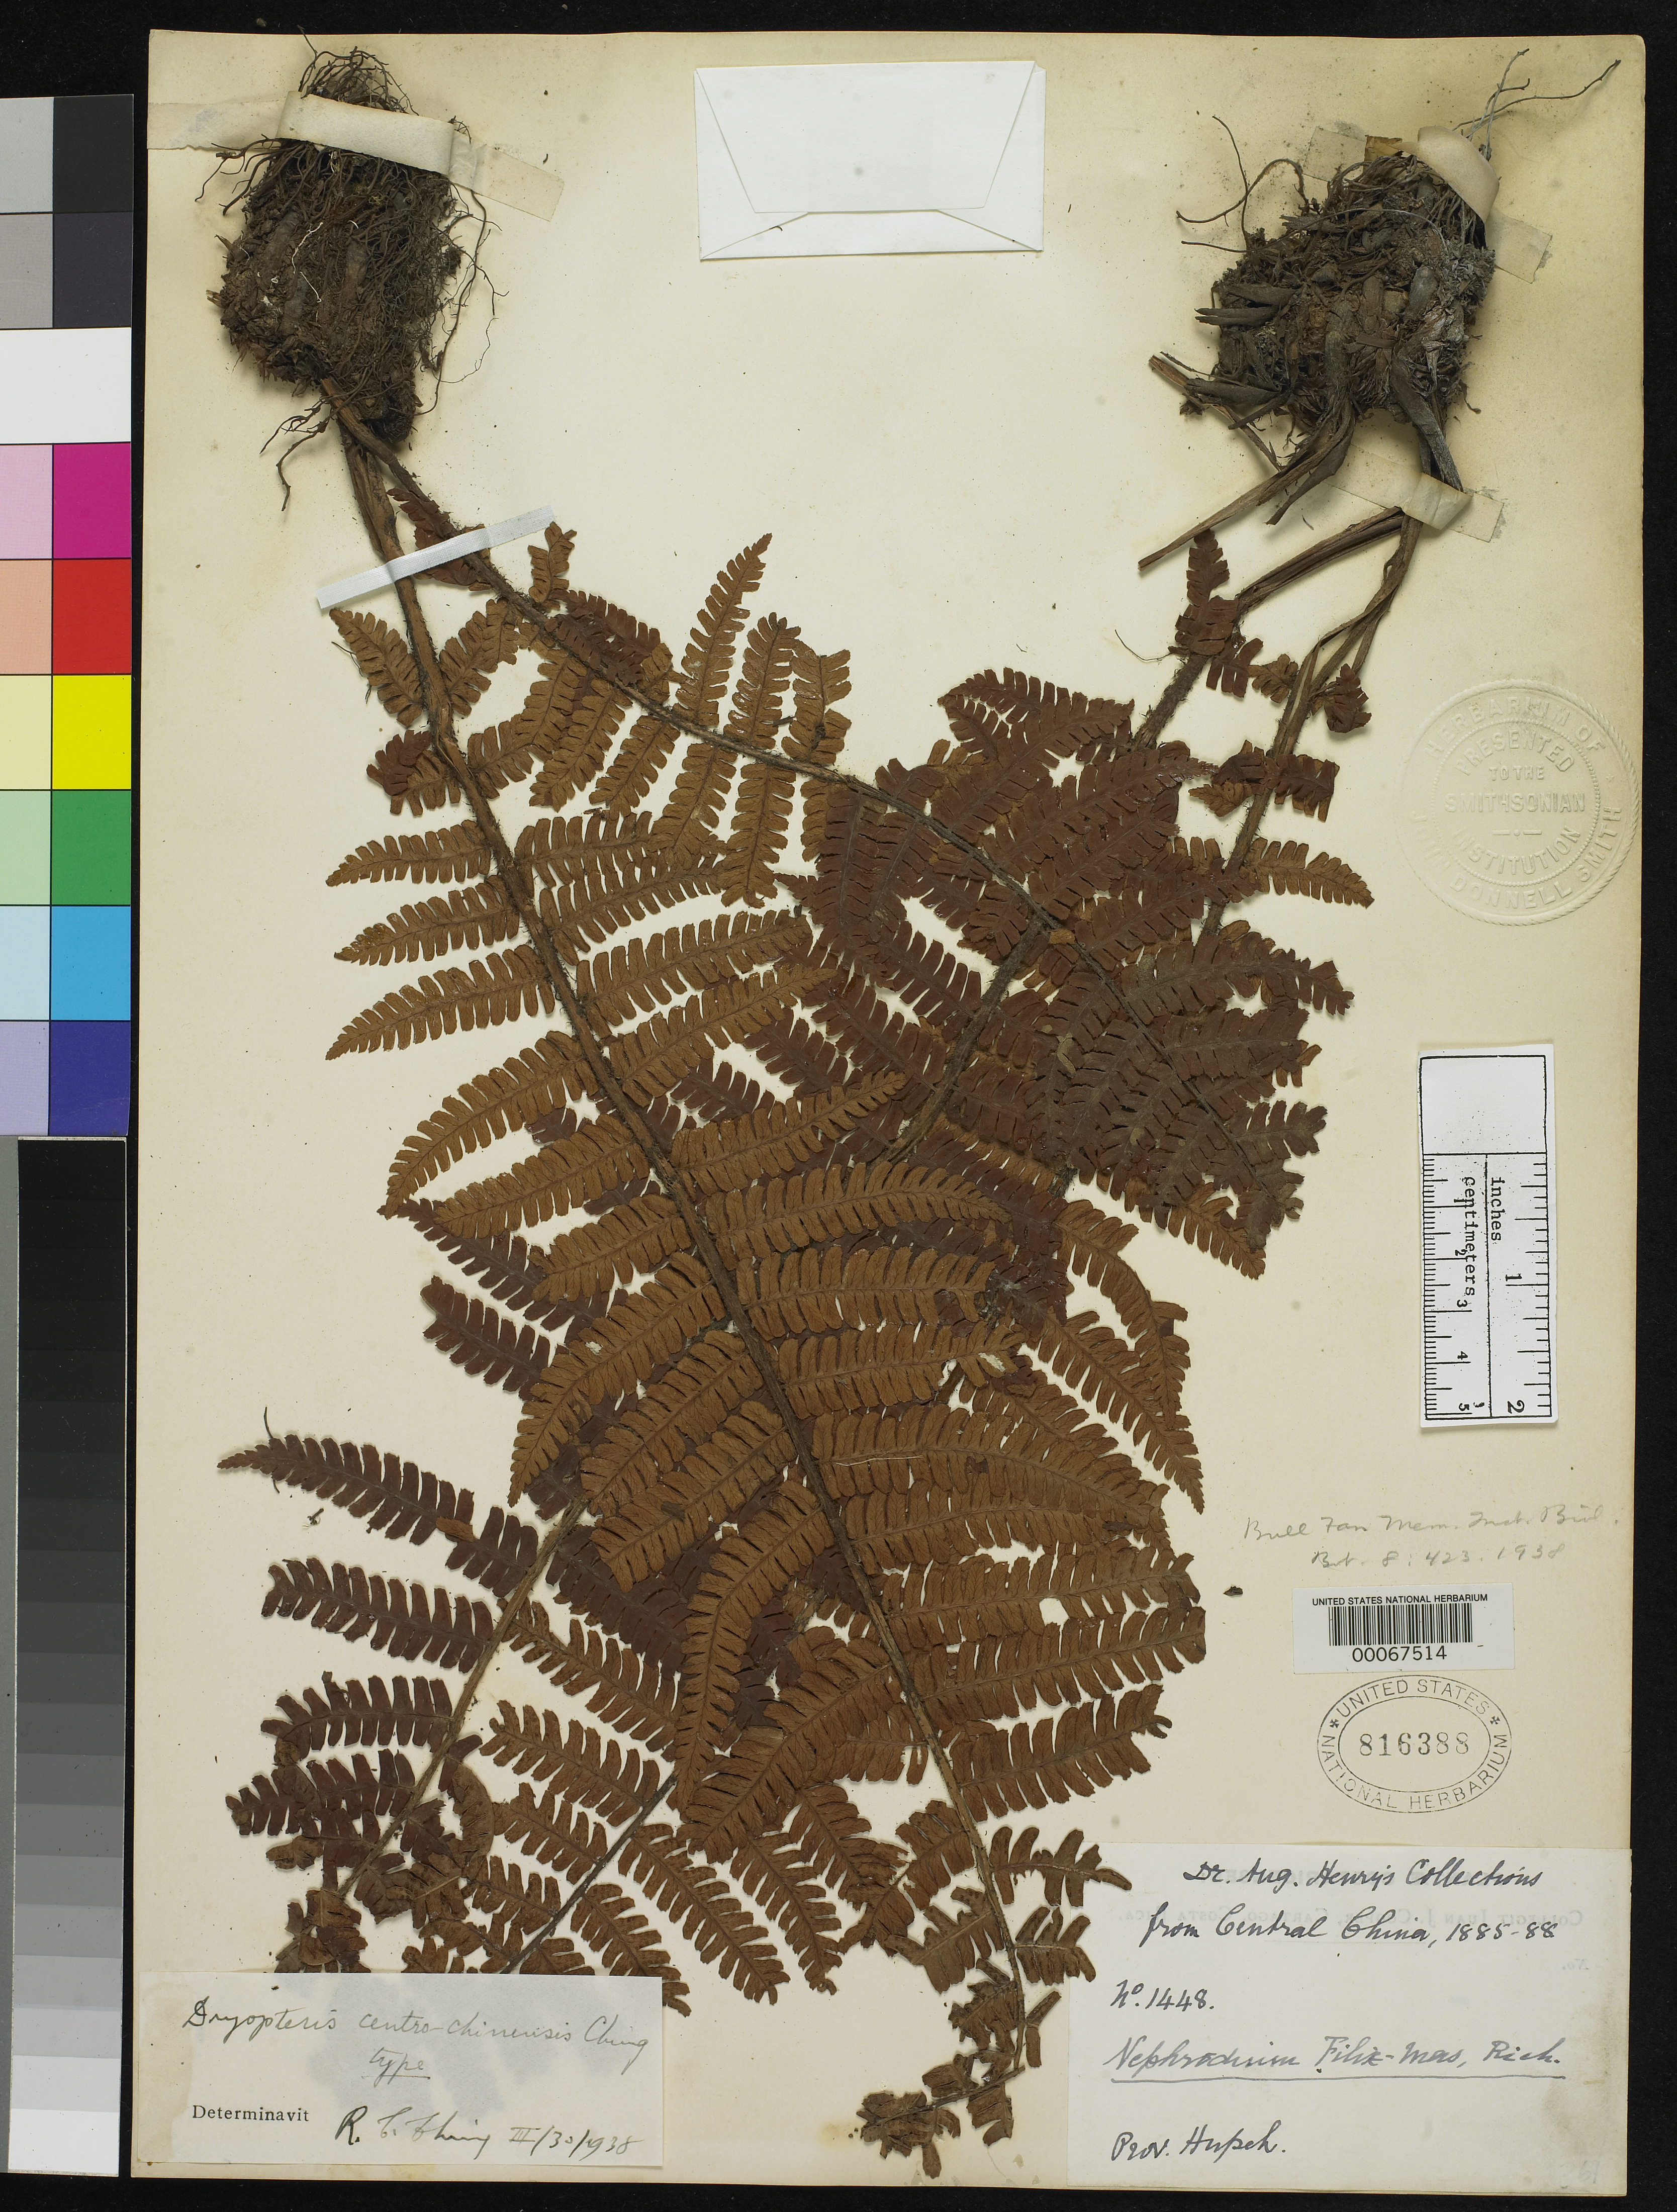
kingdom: Plantae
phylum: Tracheophyta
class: Polypodiopsida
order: Polypodiales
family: Dryopteridaceae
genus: Dryopteris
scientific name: Dryopteris centrochinensis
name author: Ching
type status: Holotype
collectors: A. Henry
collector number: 1448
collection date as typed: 1885 to -- --- 1888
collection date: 1885/1888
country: China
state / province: Hubei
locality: Central China.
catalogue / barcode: US 816388